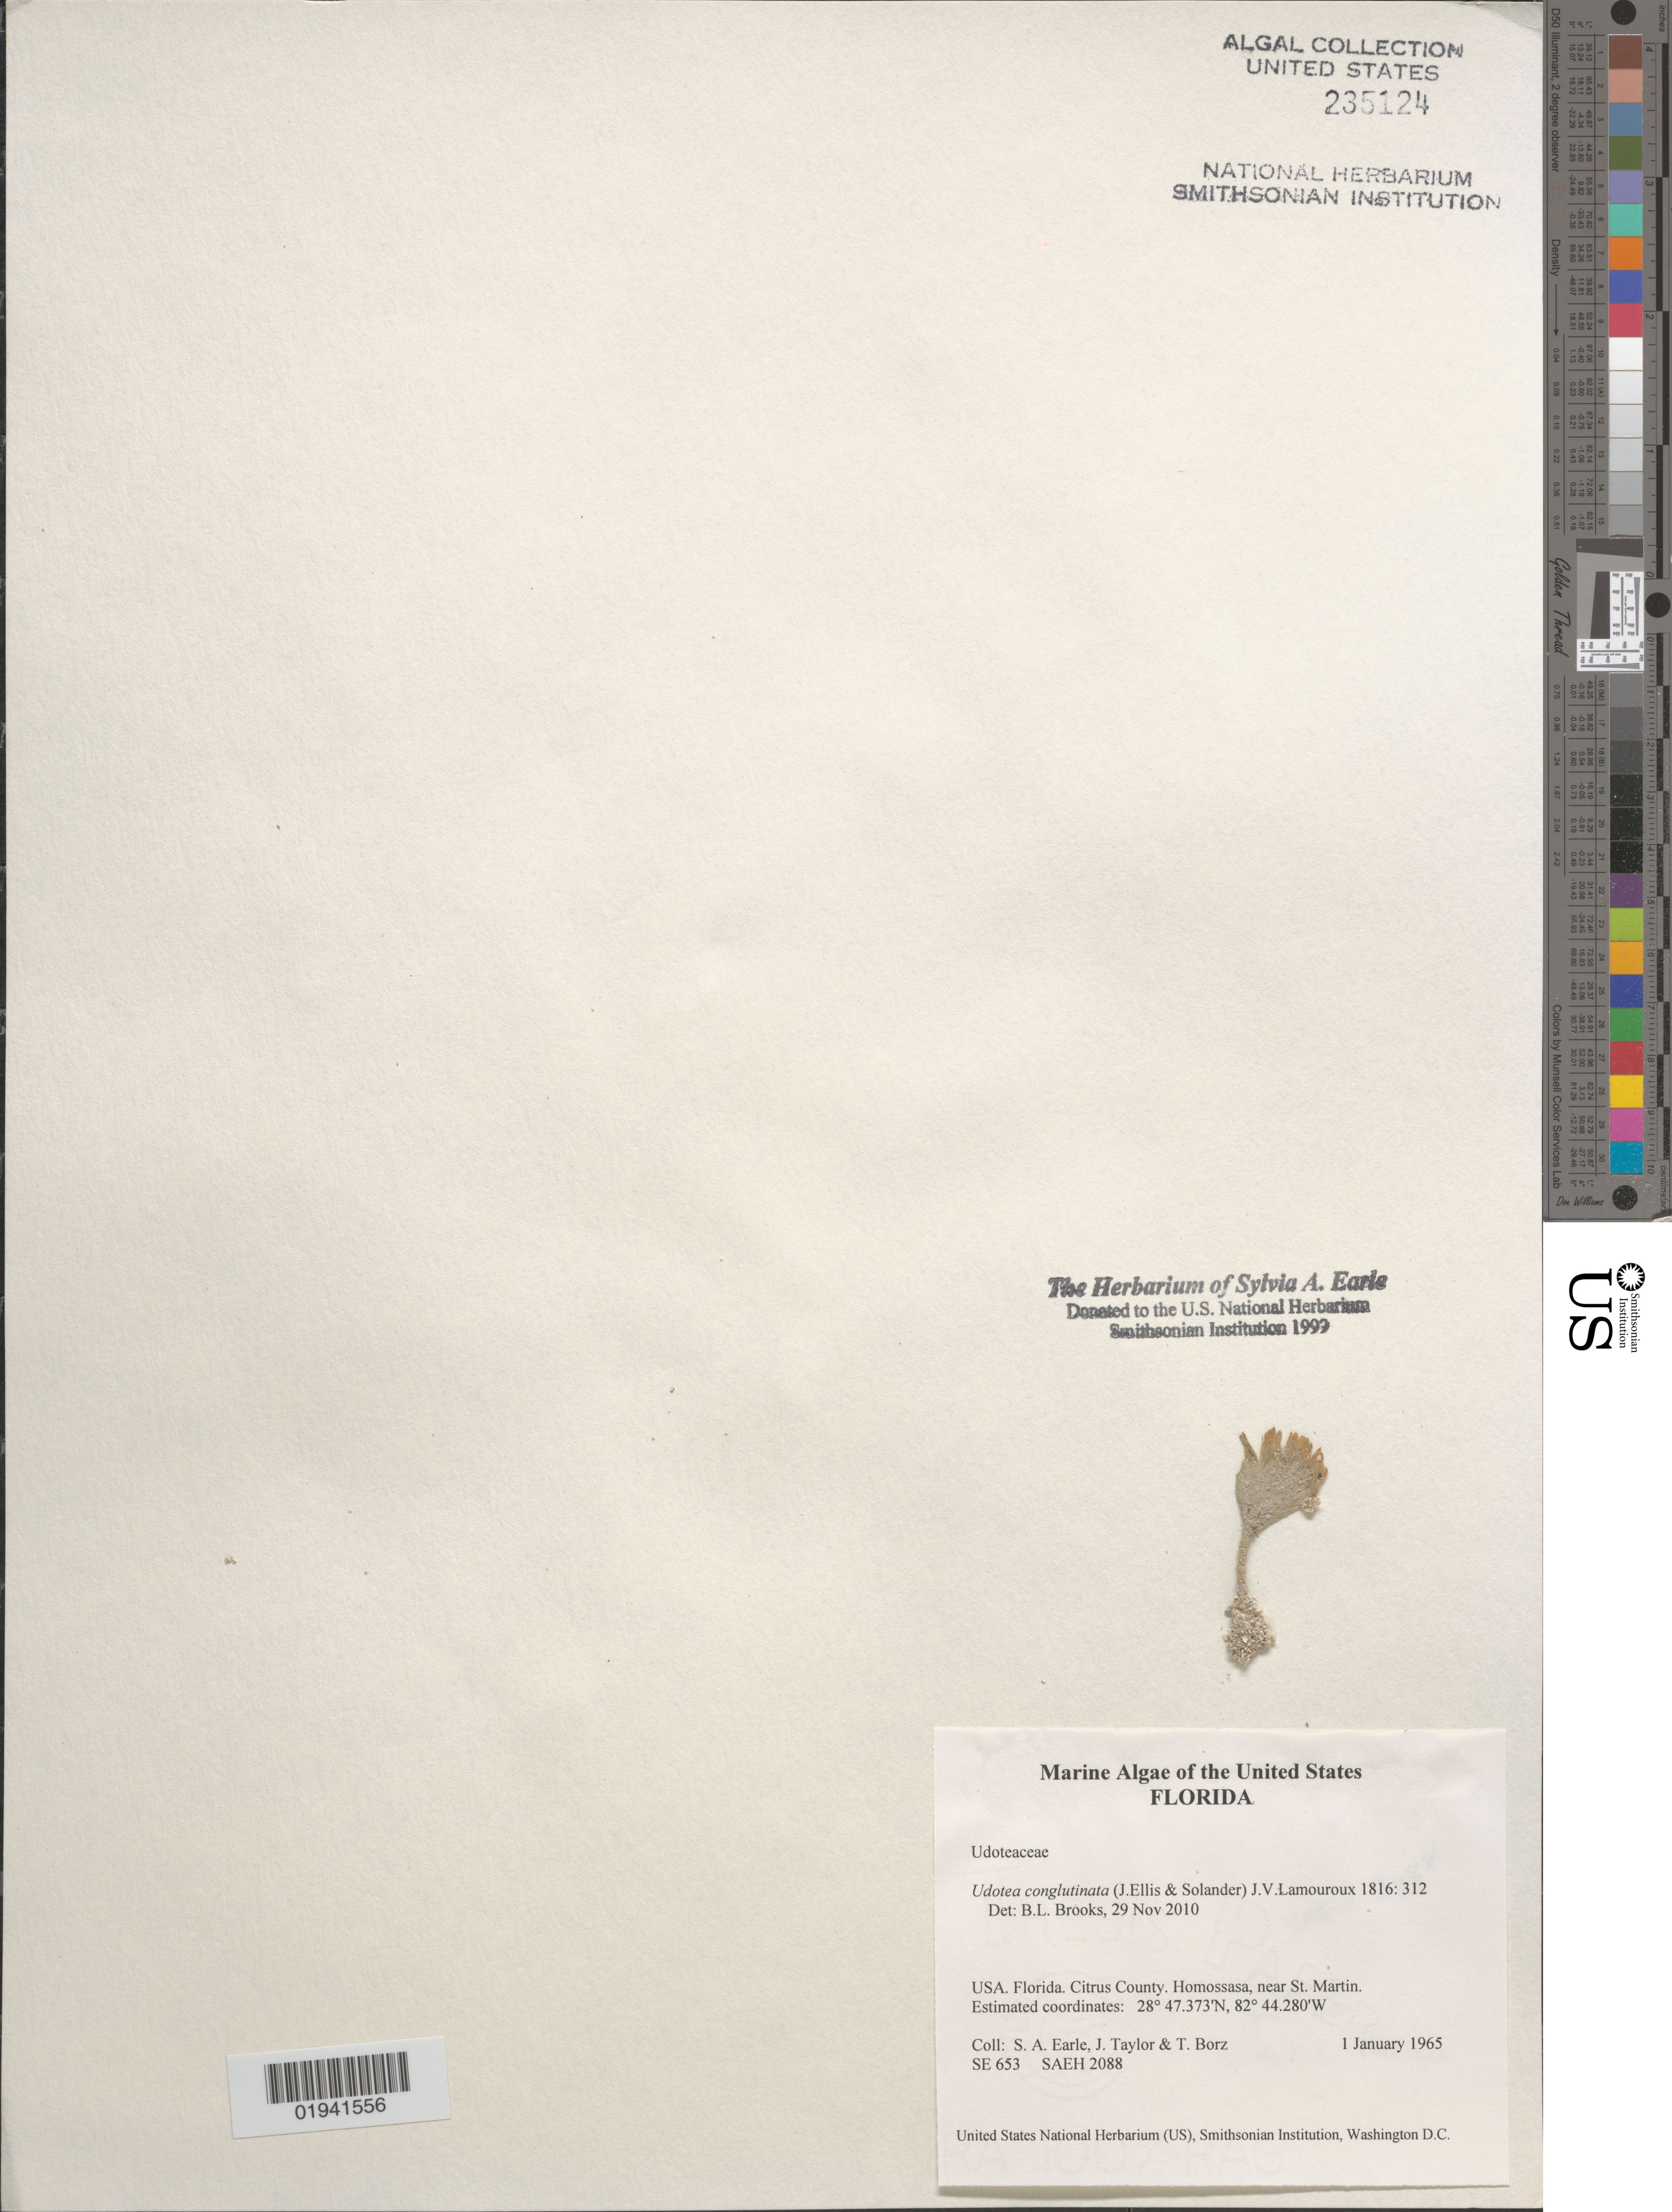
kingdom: Plantae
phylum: Chlorophyta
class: Ulvophyceae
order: Bryopsidales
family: Udoteaceae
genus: Udotea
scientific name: Udotea conglutinata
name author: (Ellis & Sol.) J.V.Lamouroux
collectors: S. A. Earle, J. Taylor & T. Borz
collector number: SE653/SAEH2088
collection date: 1965-01-01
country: United States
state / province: Florida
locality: Citrus County. Homosassa, near St. Martin.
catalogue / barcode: US 235124